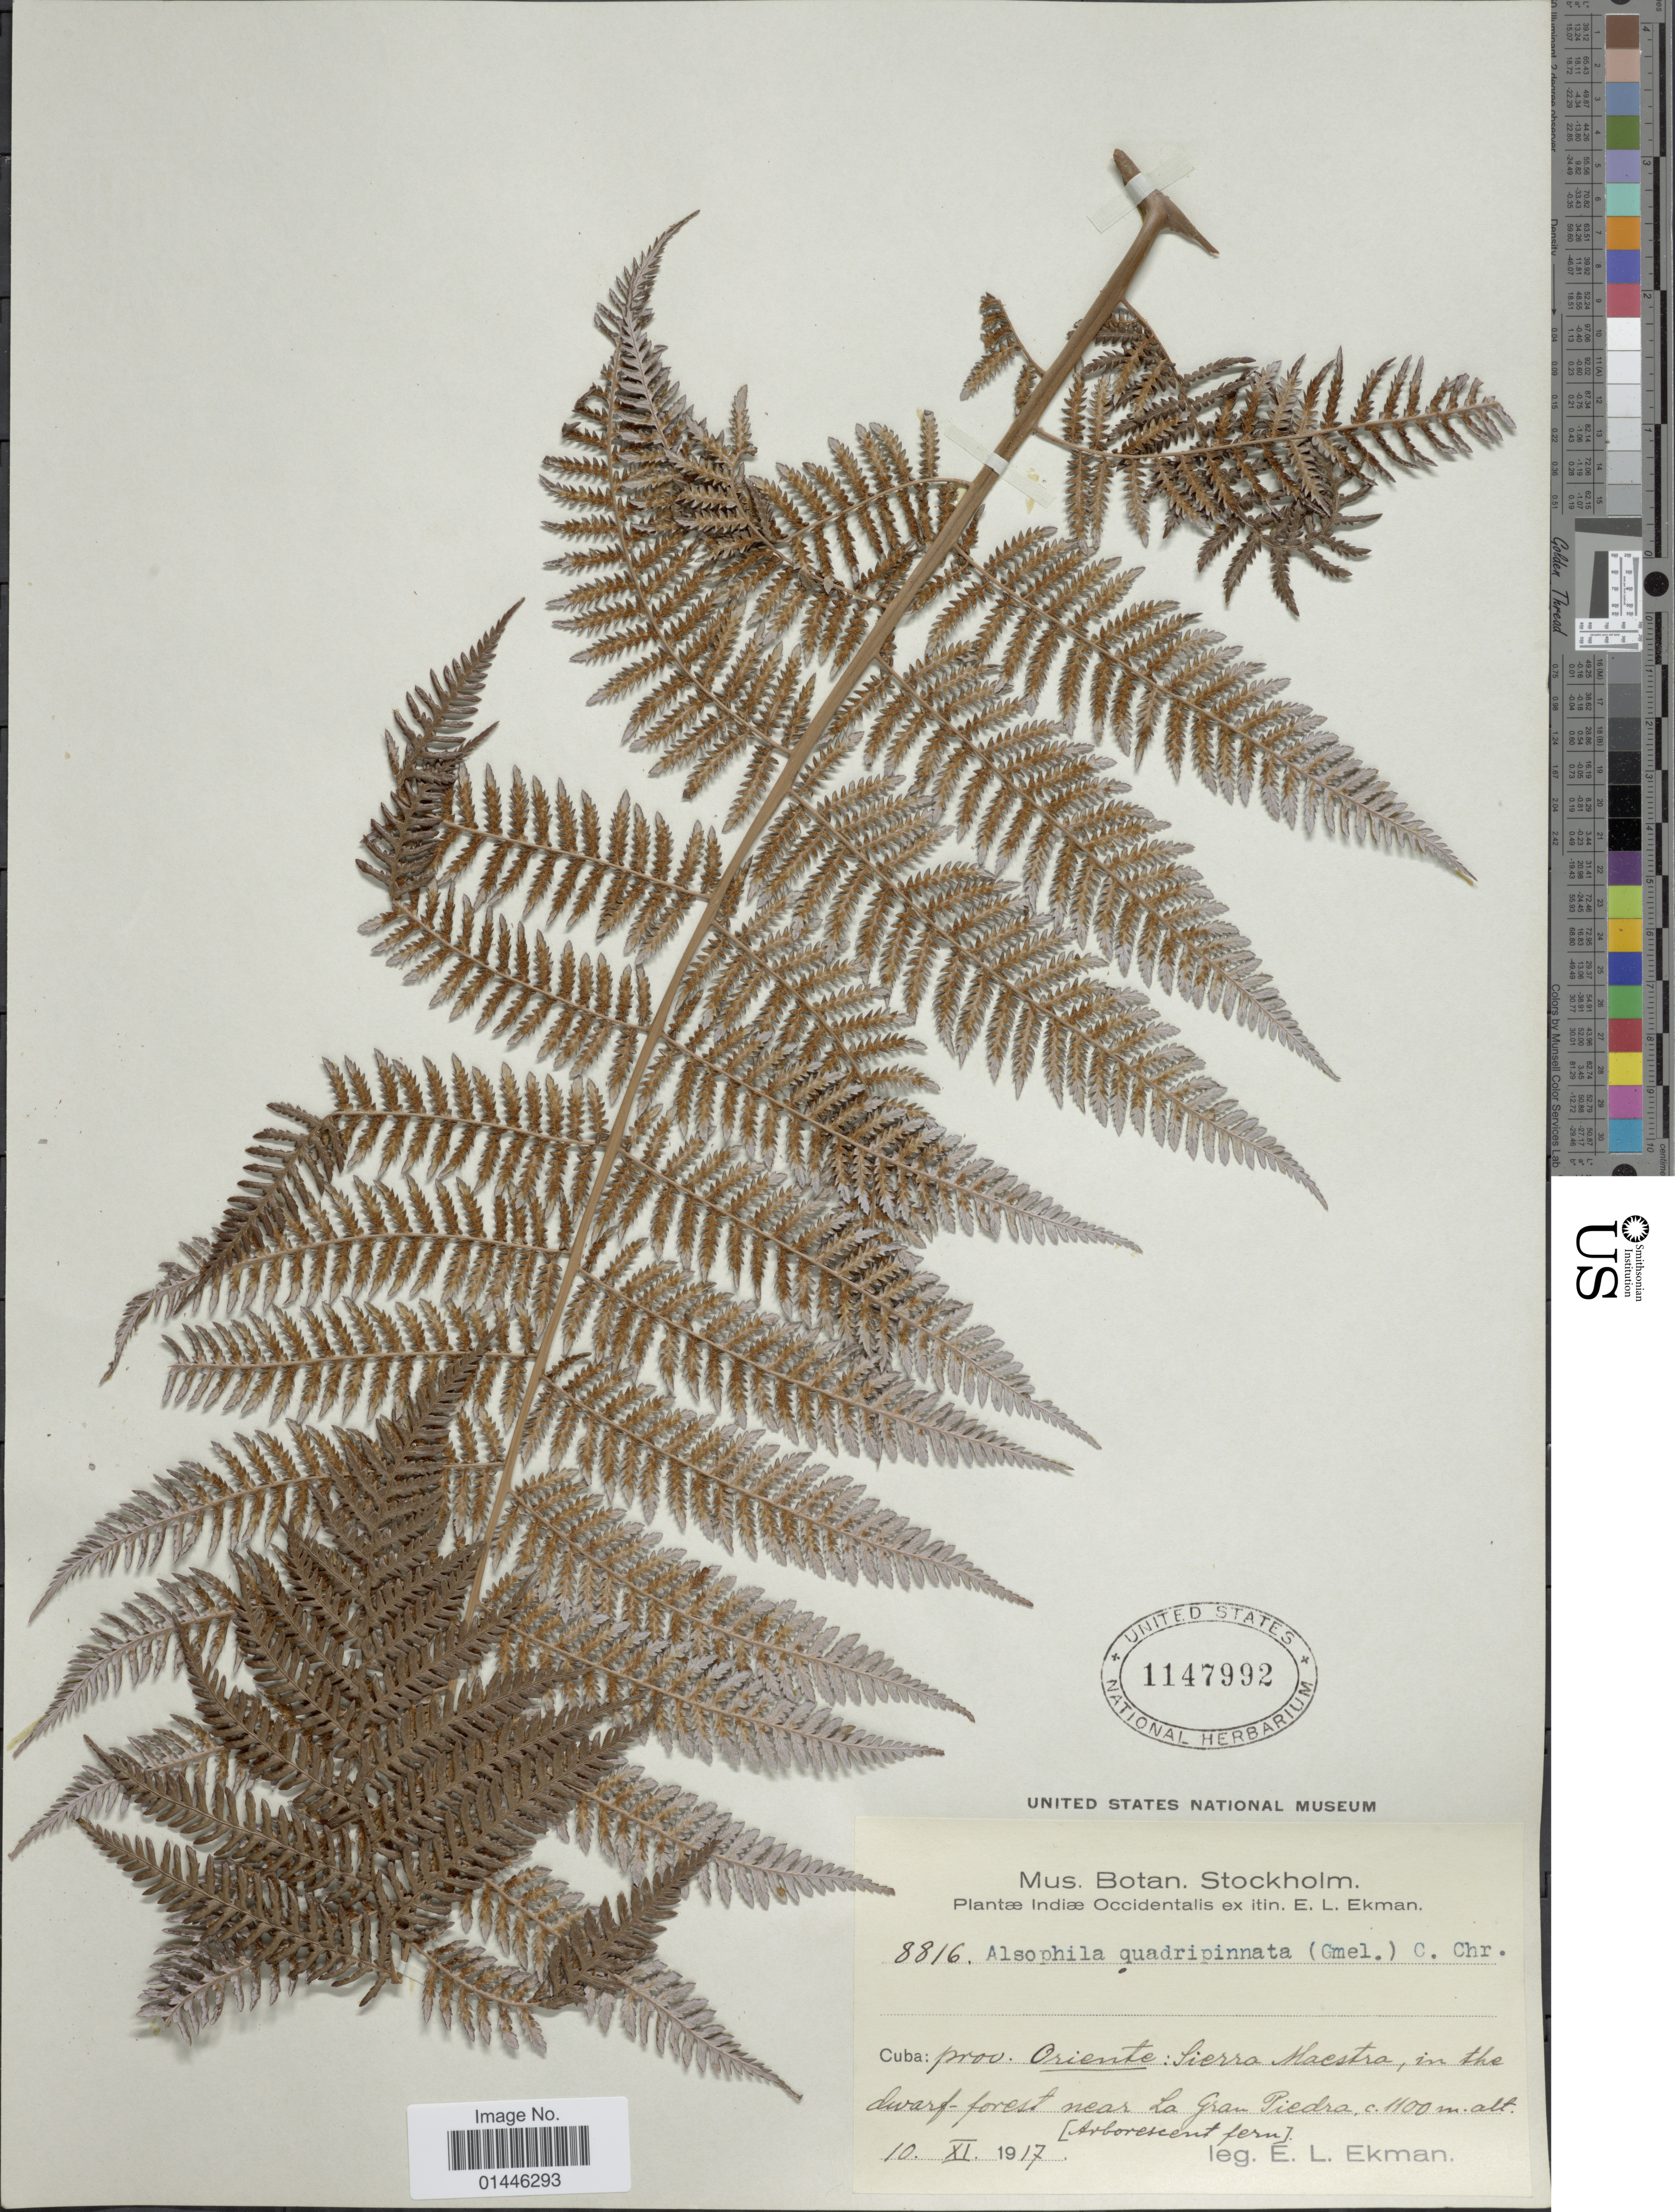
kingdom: Plantae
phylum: Tracheophyta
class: Polypodiopsida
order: Cyatheales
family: Dicksoniaceae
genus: Lophosoria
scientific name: Lophosoria quadripinnata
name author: (J.F. Gmel.) C. Chr.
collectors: E. L. Ekman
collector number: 8816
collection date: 1917-11-10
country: Cuba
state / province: Oriente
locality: Sierra Maestra, near La Gran Piedra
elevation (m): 1100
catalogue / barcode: US 1147992